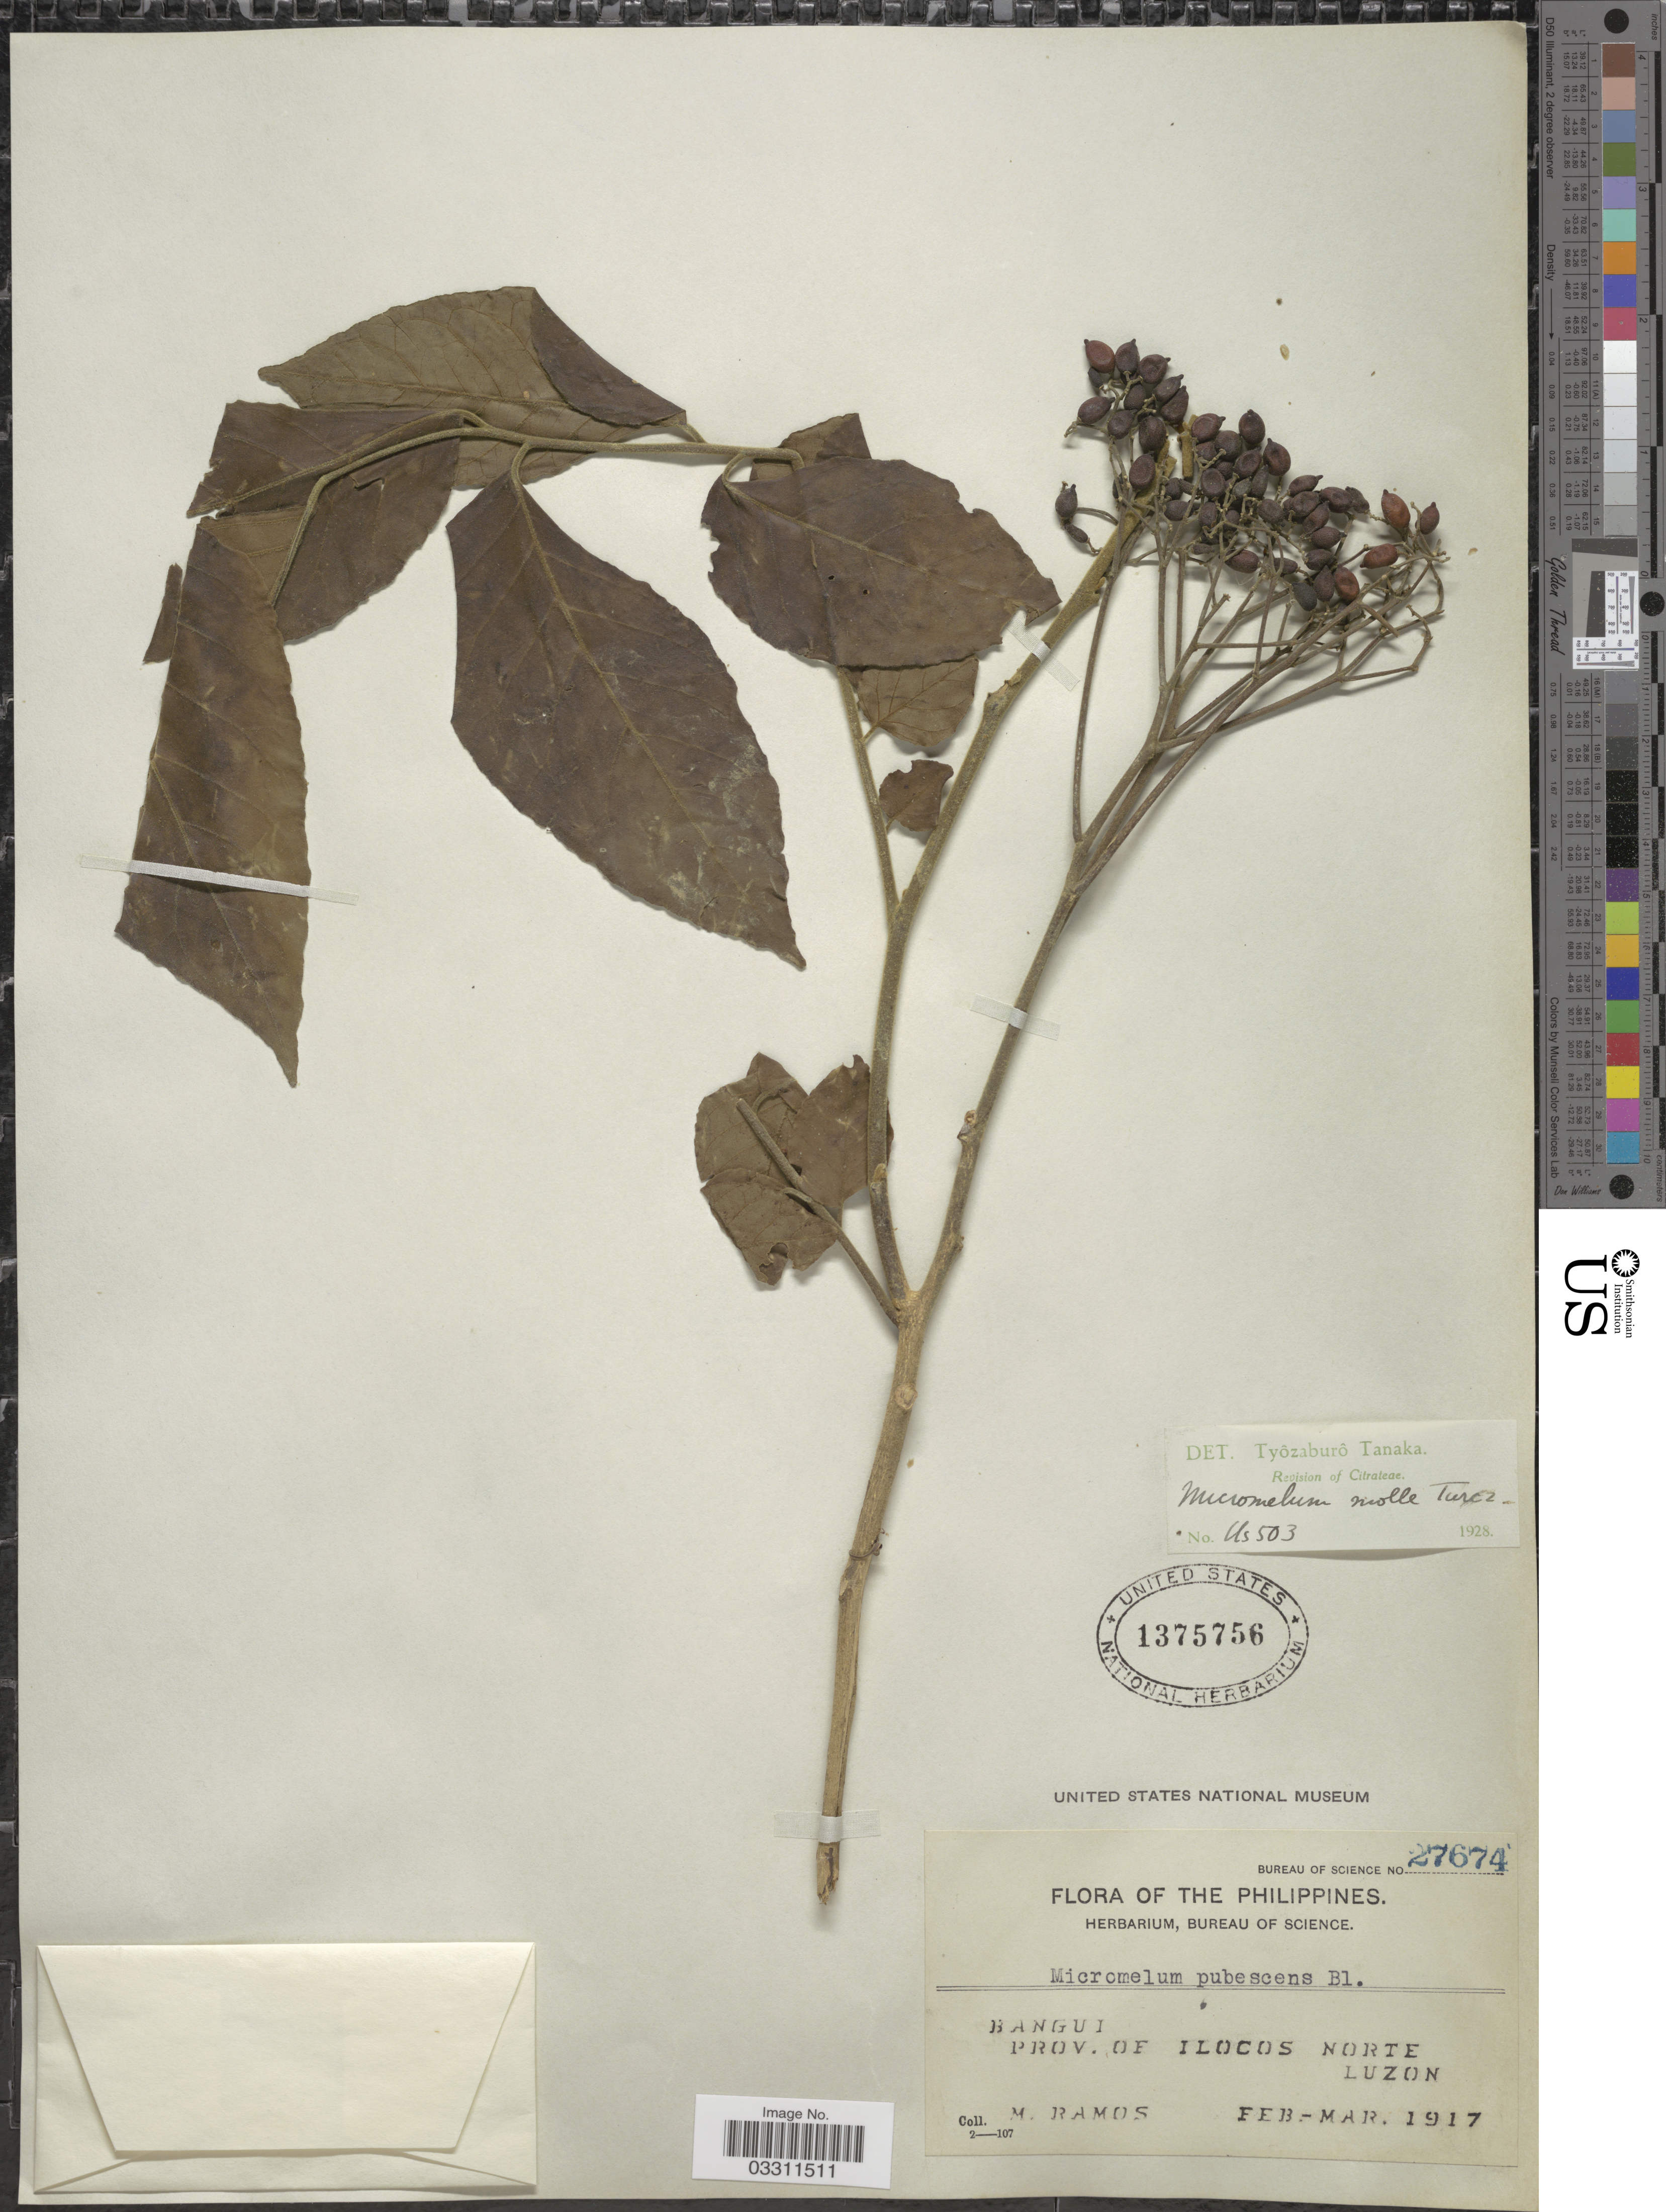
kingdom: Plantae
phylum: Tracheophyta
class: Magnoliopsida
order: Sapindales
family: Rutaceae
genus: Micromelum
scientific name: Micromelum molle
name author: Turcz.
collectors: M. Ramos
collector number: Bureau of Science 27674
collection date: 1917-02/1917-03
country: Philippines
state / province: Ilocos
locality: Bangui, Prov. of Ilocos Norte, Luzon.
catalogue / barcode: US 1375756